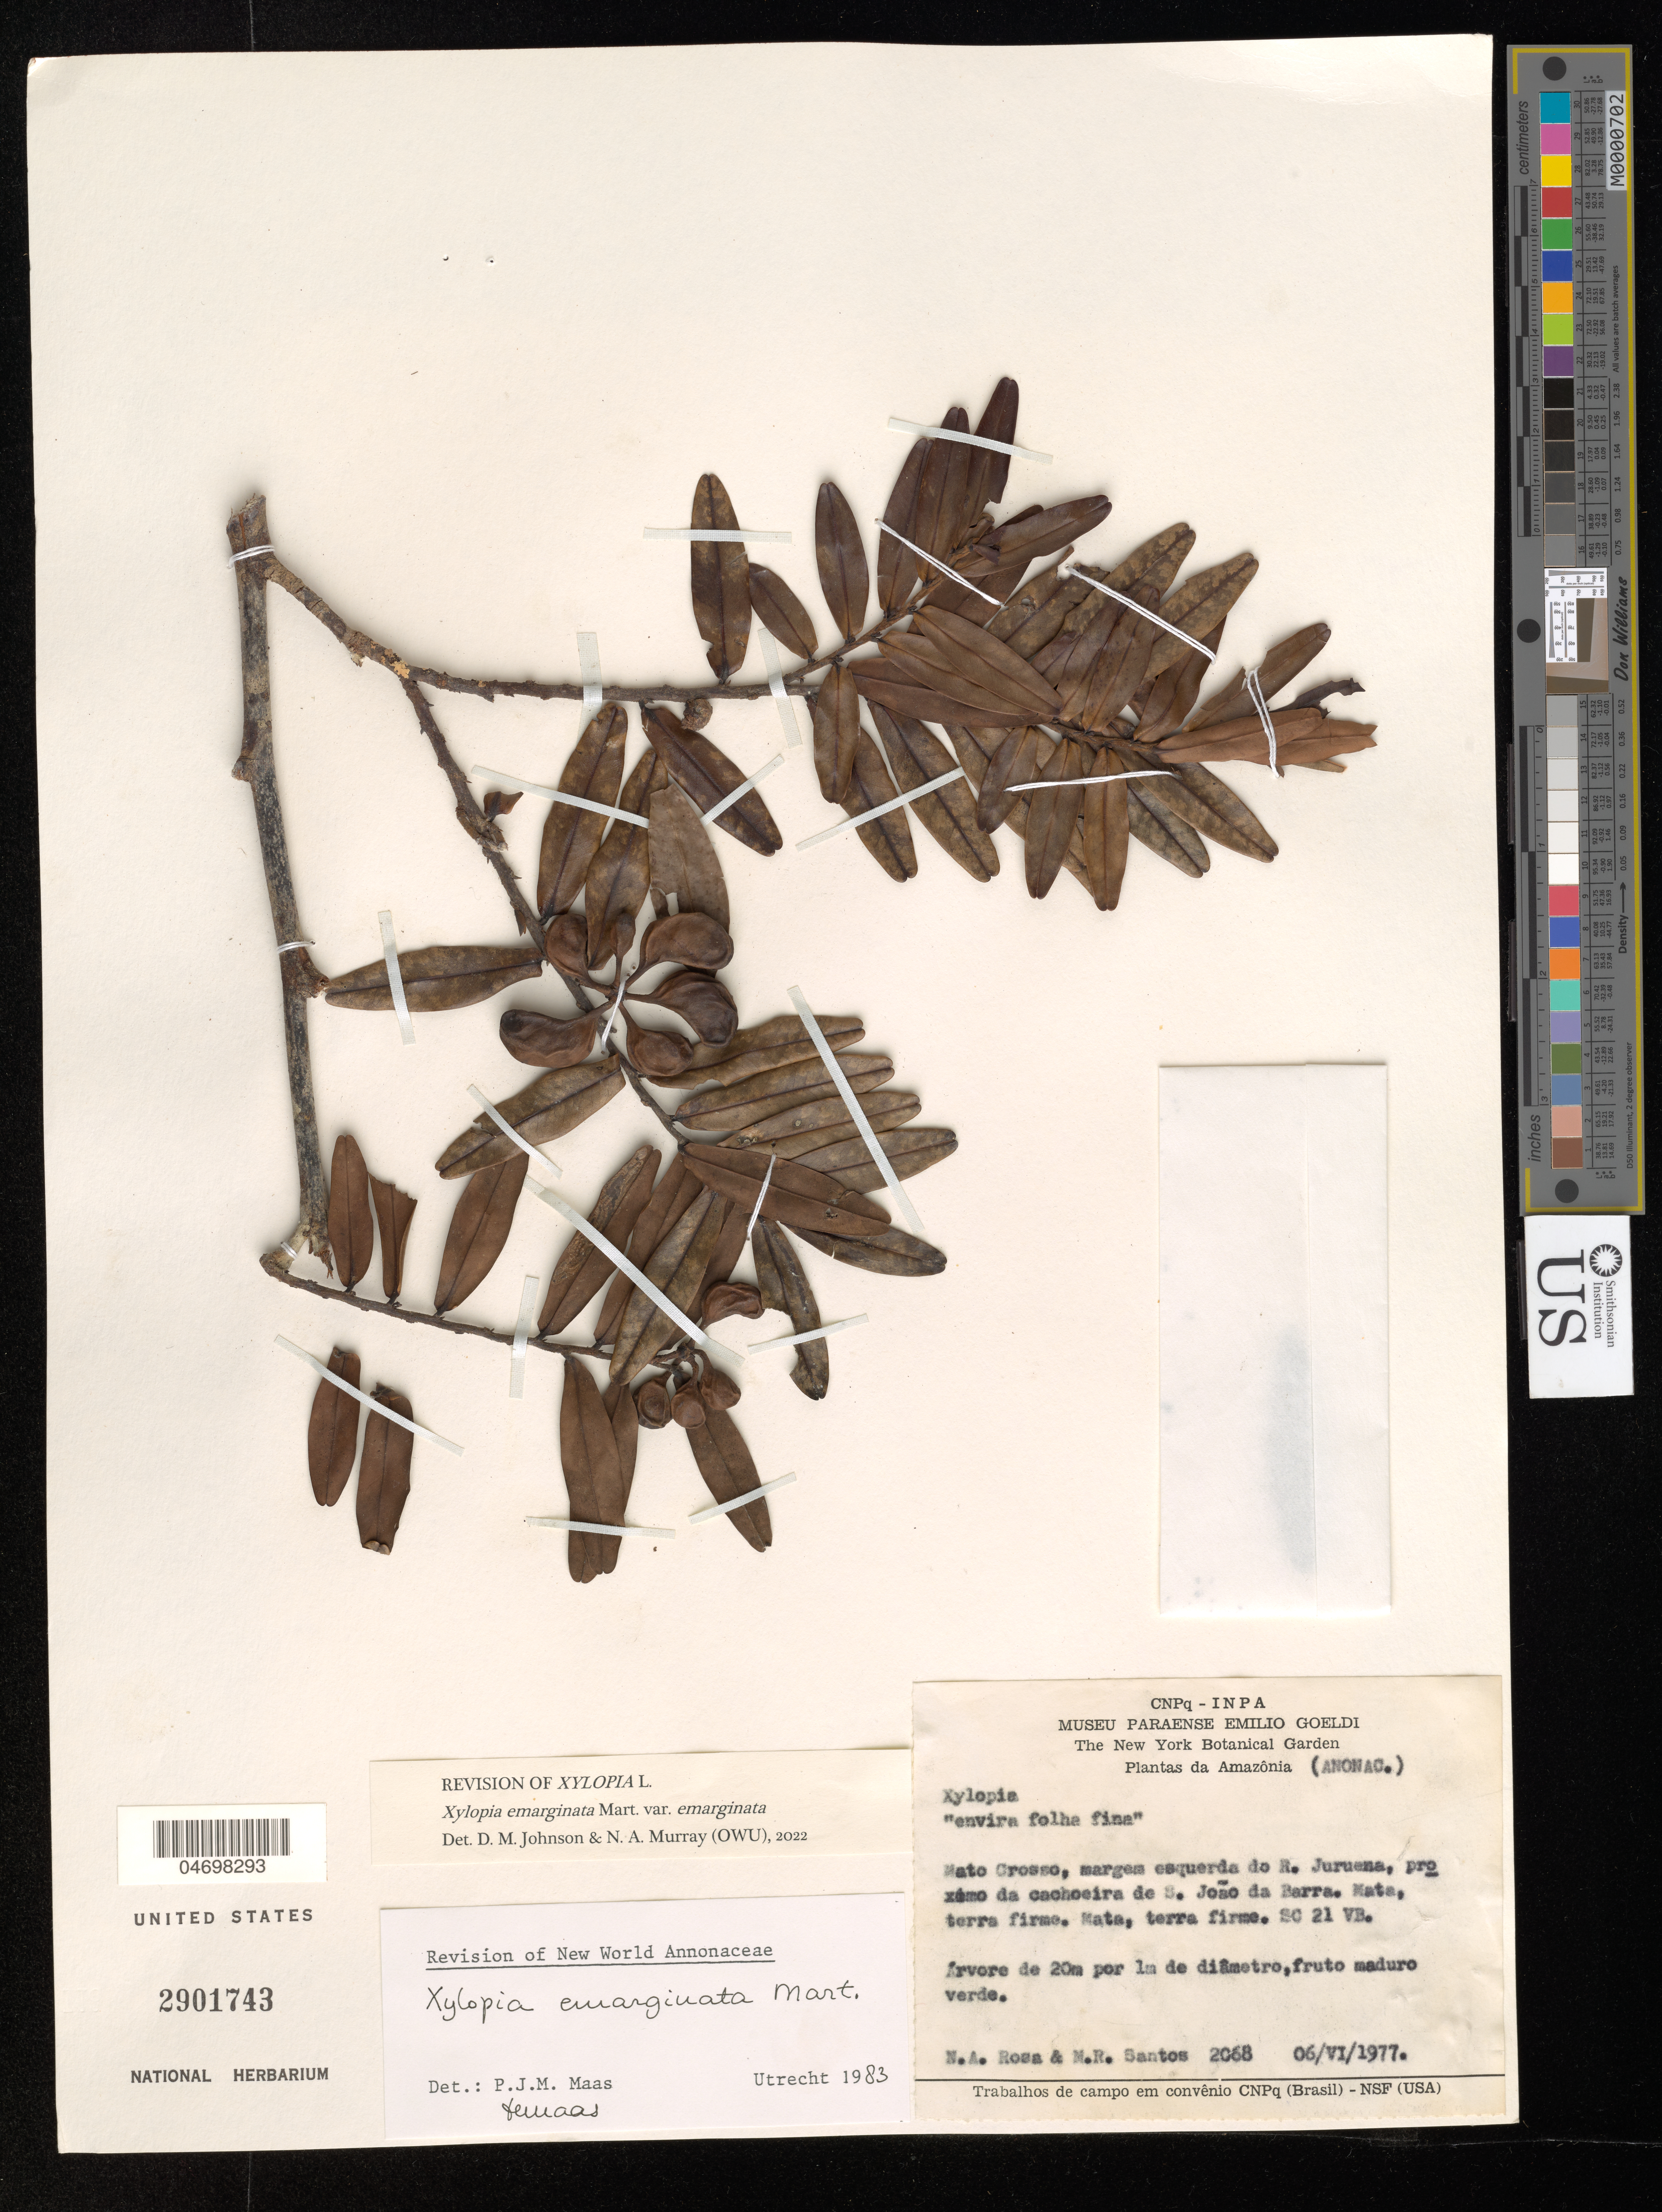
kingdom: Plantae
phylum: Tracheophyta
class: Magnoliopsida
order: Magnoliales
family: Annonaceae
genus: Xylopia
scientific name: Xylopia emarginata var. emarginata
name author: Mart.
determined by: Johnson, D. M.; Murray, N. A.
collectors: N. A. Rosa & M. Cordeiro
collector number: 2068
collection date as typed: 06 Jun 1977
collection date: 1977-06-06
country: Brazil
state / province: Pará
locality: Belem, anaindeua, rio aura, affluent rio cuama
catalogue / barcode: US 2901743